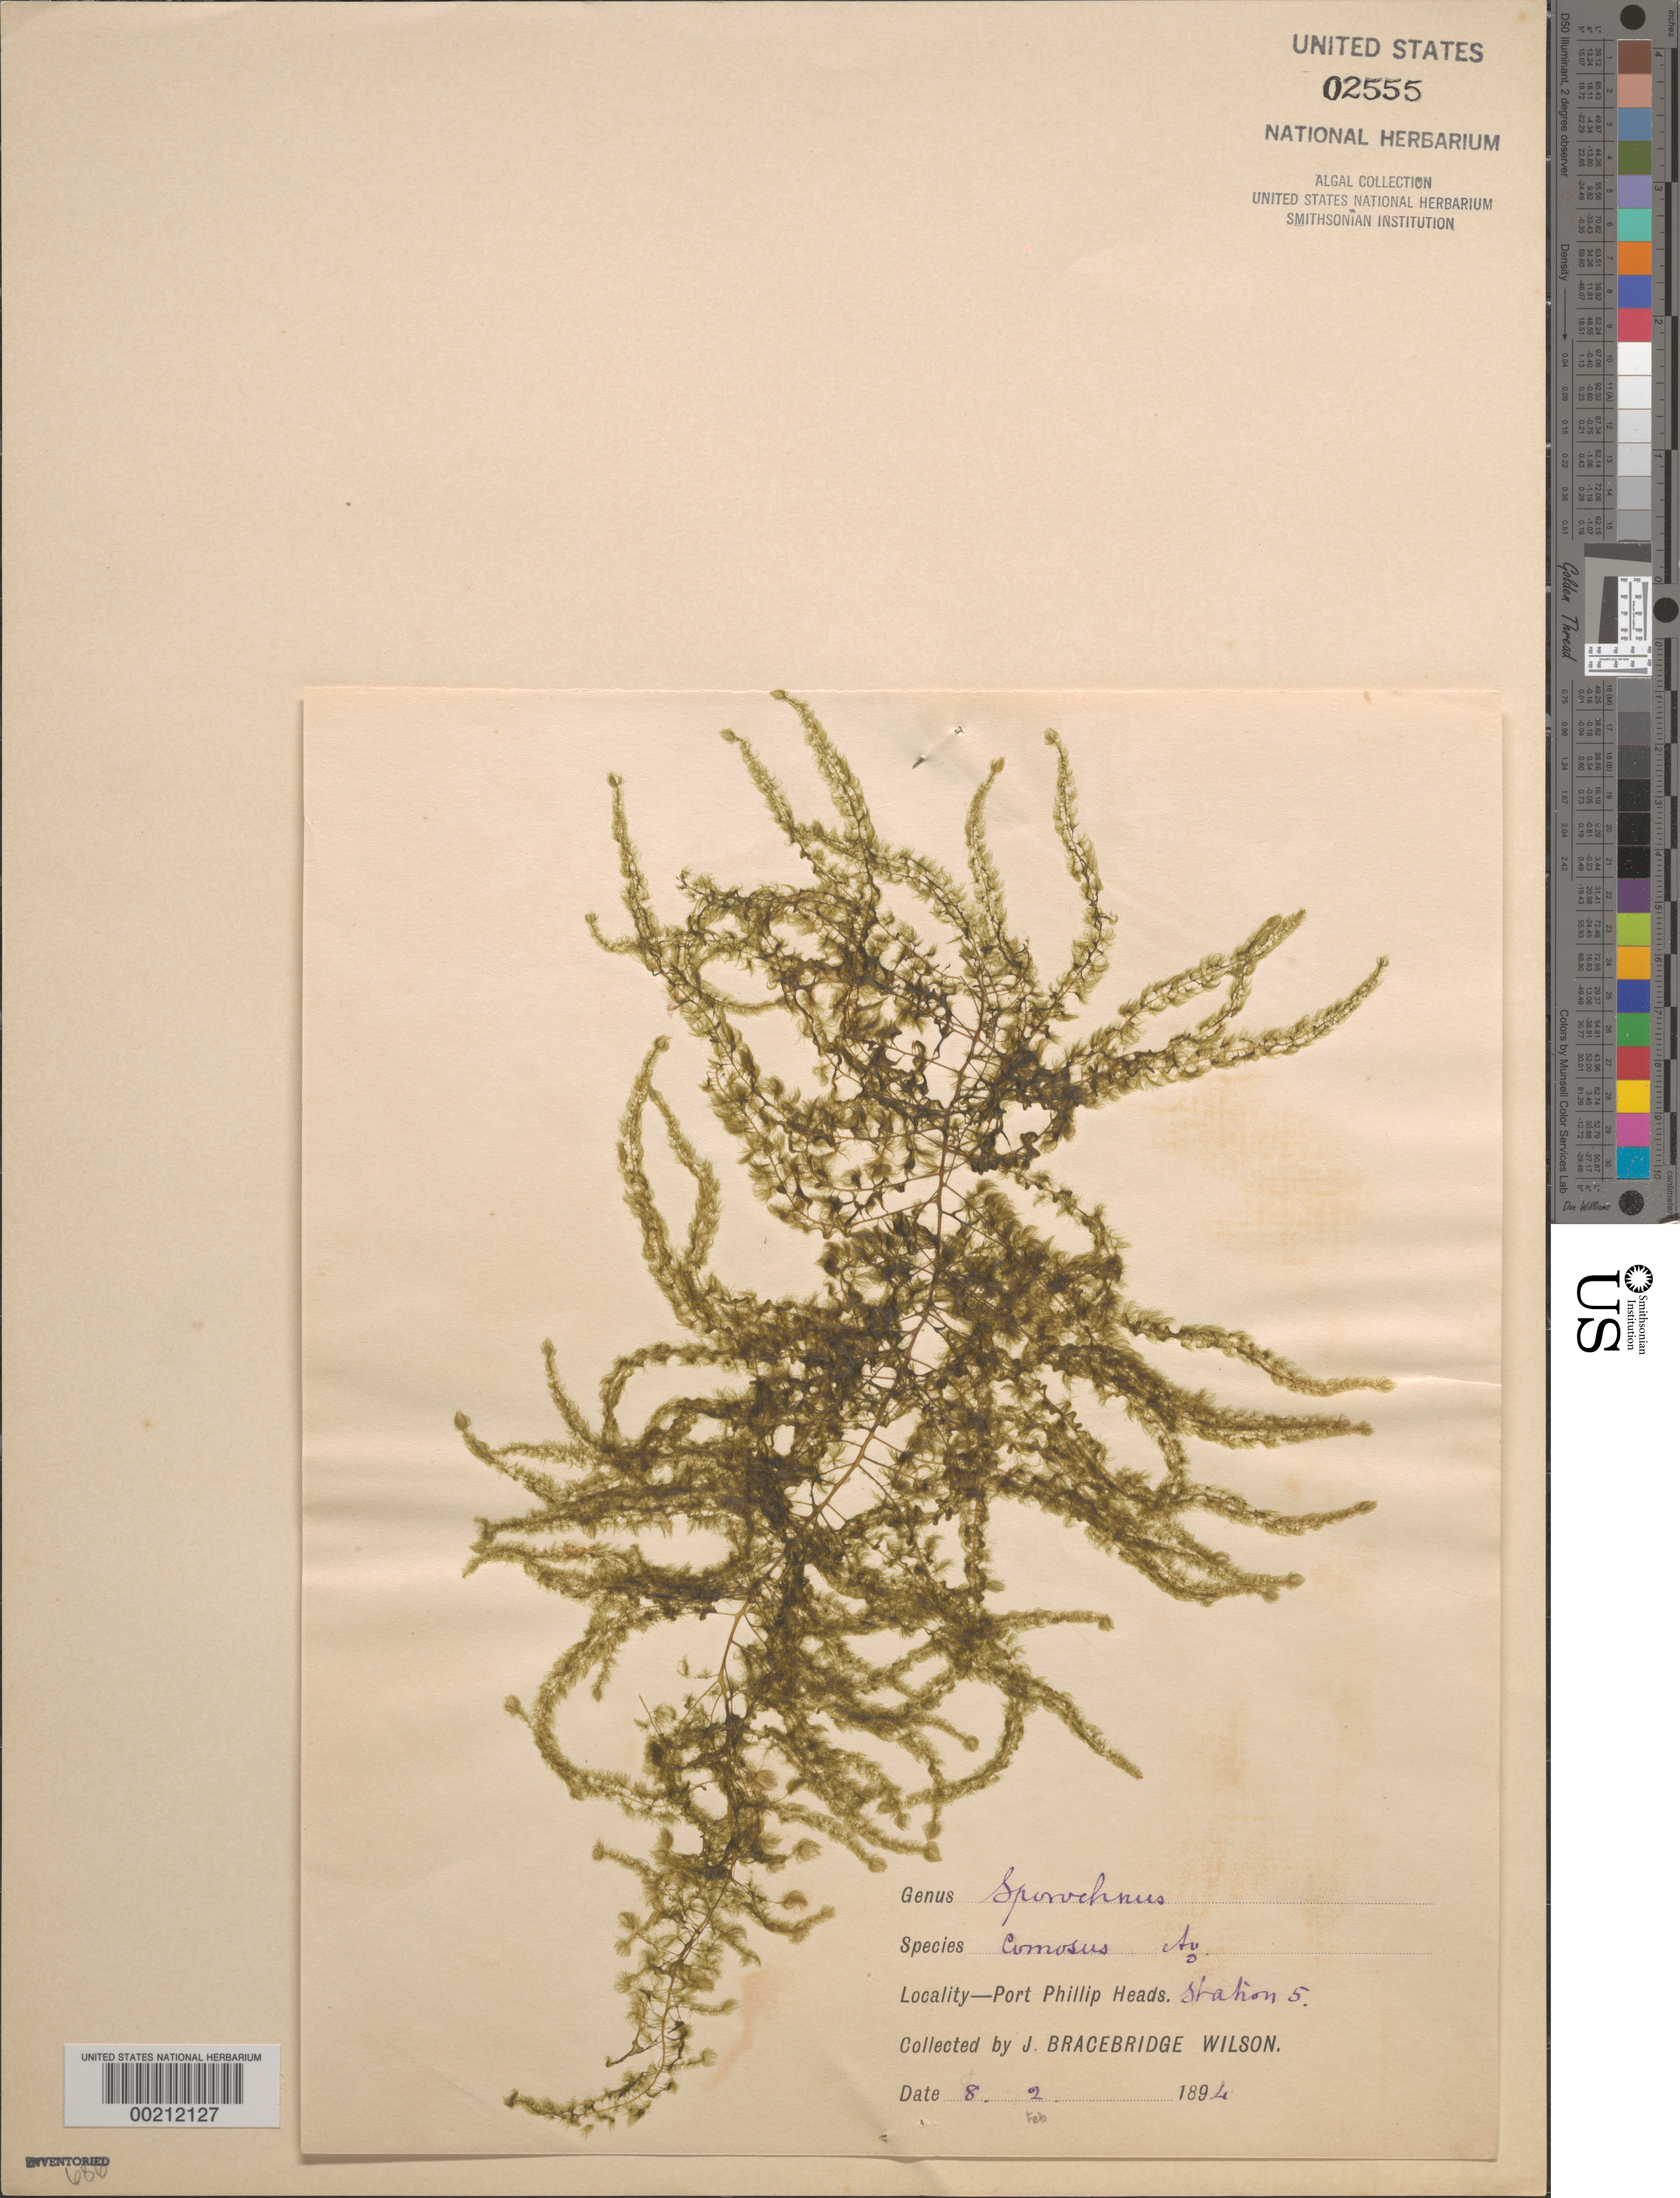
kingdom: Chromista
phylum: Ochrophyta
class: Phaeophyceae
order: Sporochnales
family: Sporochnaceae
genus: Sporochnus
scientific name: Sporochnus comosus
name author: C. Agardh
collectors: J. B. Wilson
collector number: Station 5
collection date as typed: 08 Feb 1894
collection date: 1894-02-08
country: Australia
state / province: Victoria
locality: Port Phillip Heads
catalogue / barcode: US 2555